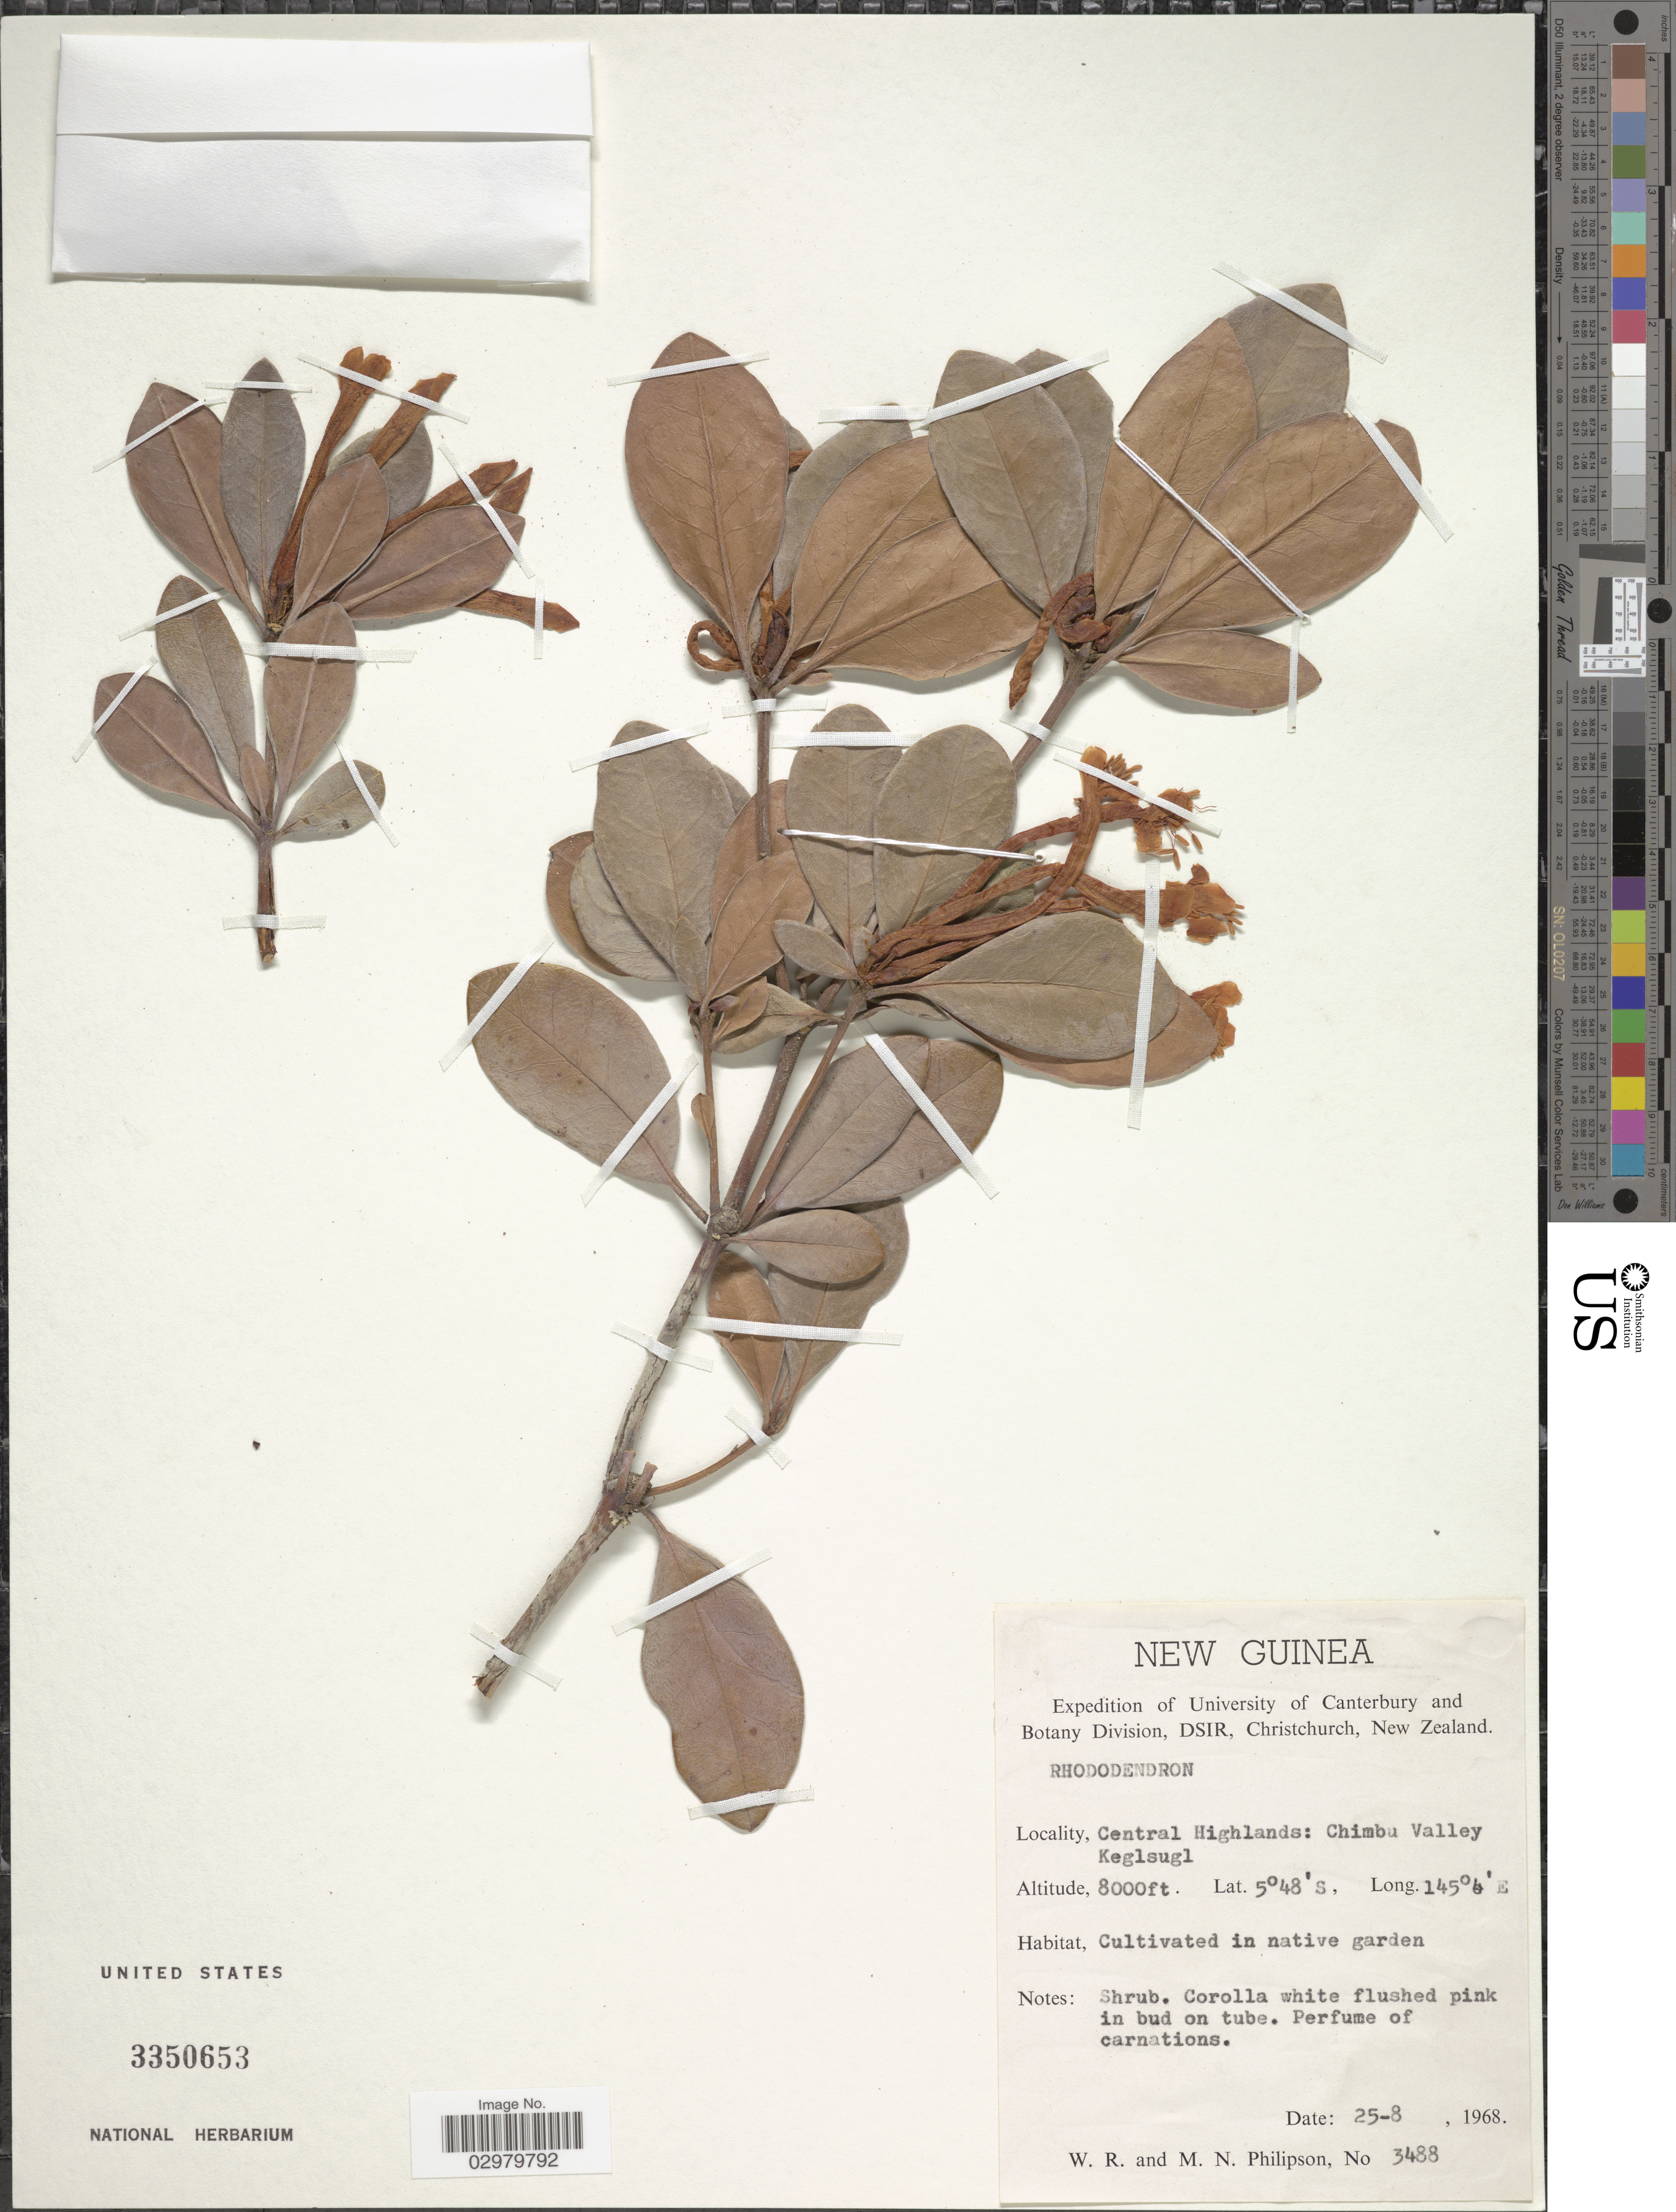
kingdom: Plantae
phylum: Tracheophyta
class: Magnoliopsida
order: Ericales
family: Ericaceae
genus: Rhododendron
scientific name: Rhododendron sp.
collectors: W. R. Philipson & M. Philipson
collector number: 3488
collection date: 1968-08-25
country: Papua New Guinea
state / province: Chimbu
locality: New Guinea. Central Highlands: Chimbu Valley Keglsugl. Cultivated in native garden.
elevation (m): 2438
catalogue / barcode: US 3350653